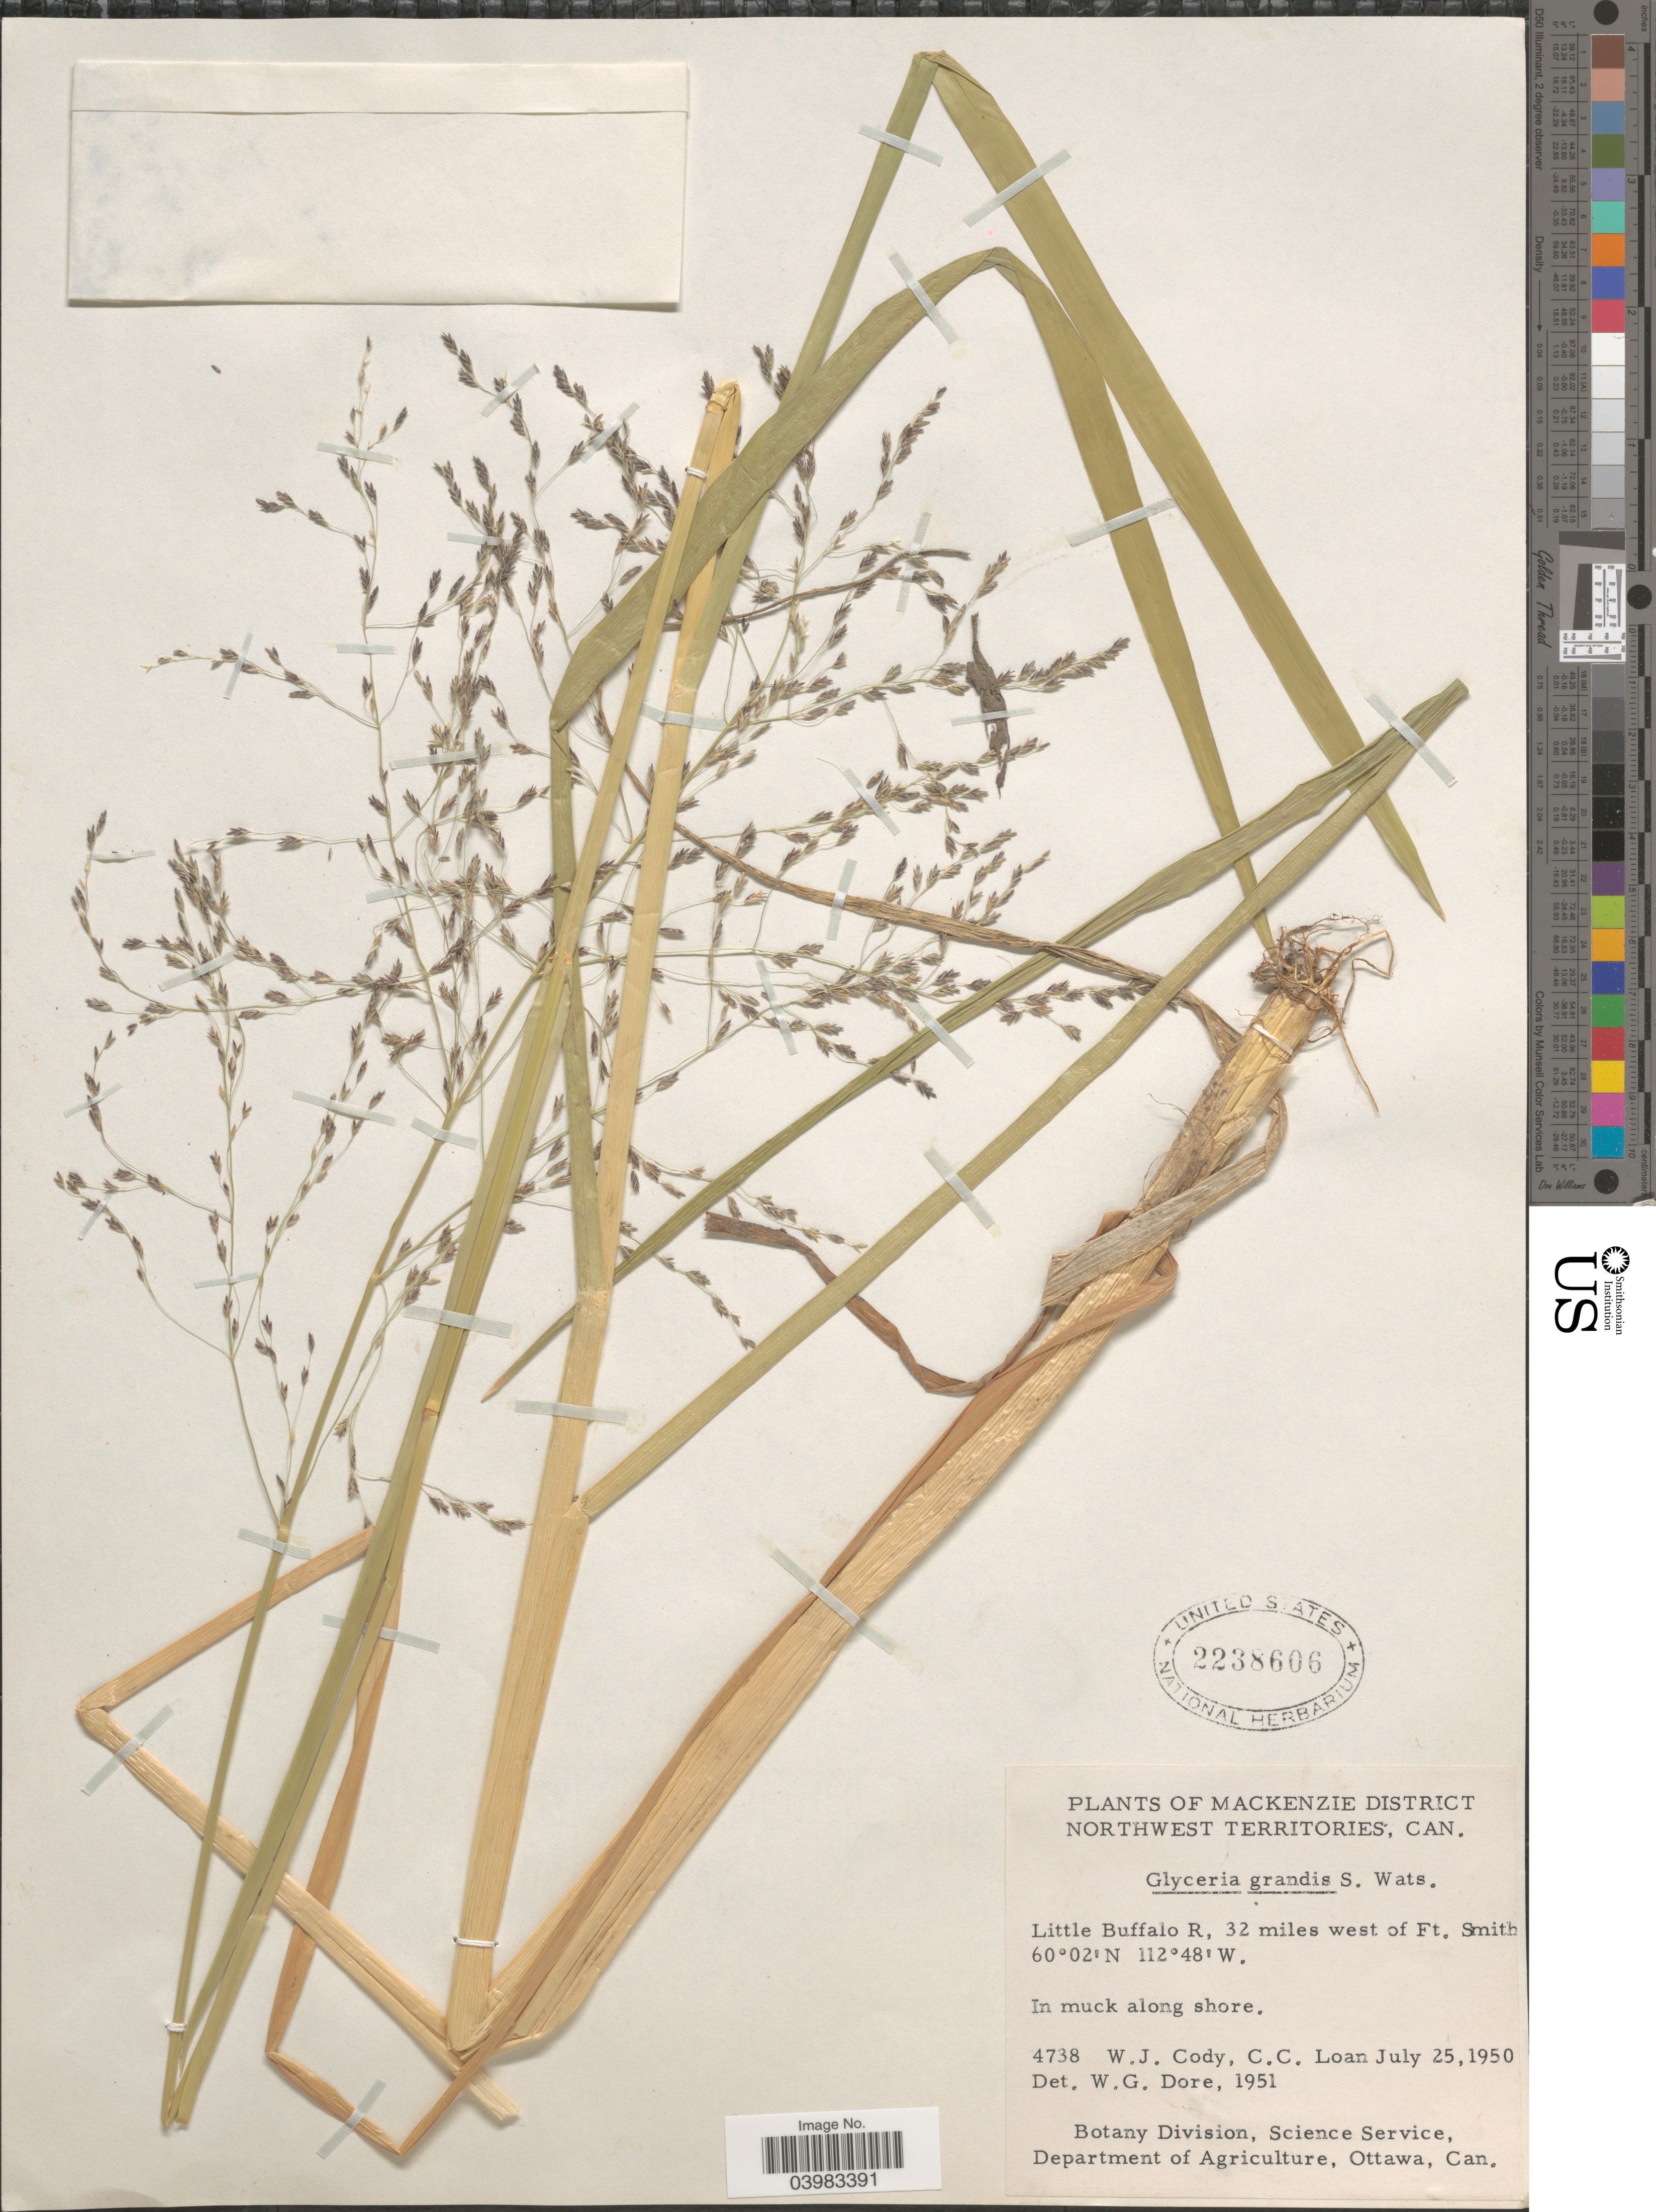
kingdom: Plantae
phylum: Tracheophyta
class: Liliopsida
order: Poales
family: Poaceae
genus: Glyceria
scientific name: Glyceria grandis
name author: S. Watson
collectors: W. Cody & C. Loan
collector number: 4738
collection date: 1950-07-25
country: Canada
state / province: Northwest Territories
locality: Mackenzie District. Little Buffalo R, 32 miles west of Ft. Smith.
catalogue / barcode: US 2238606